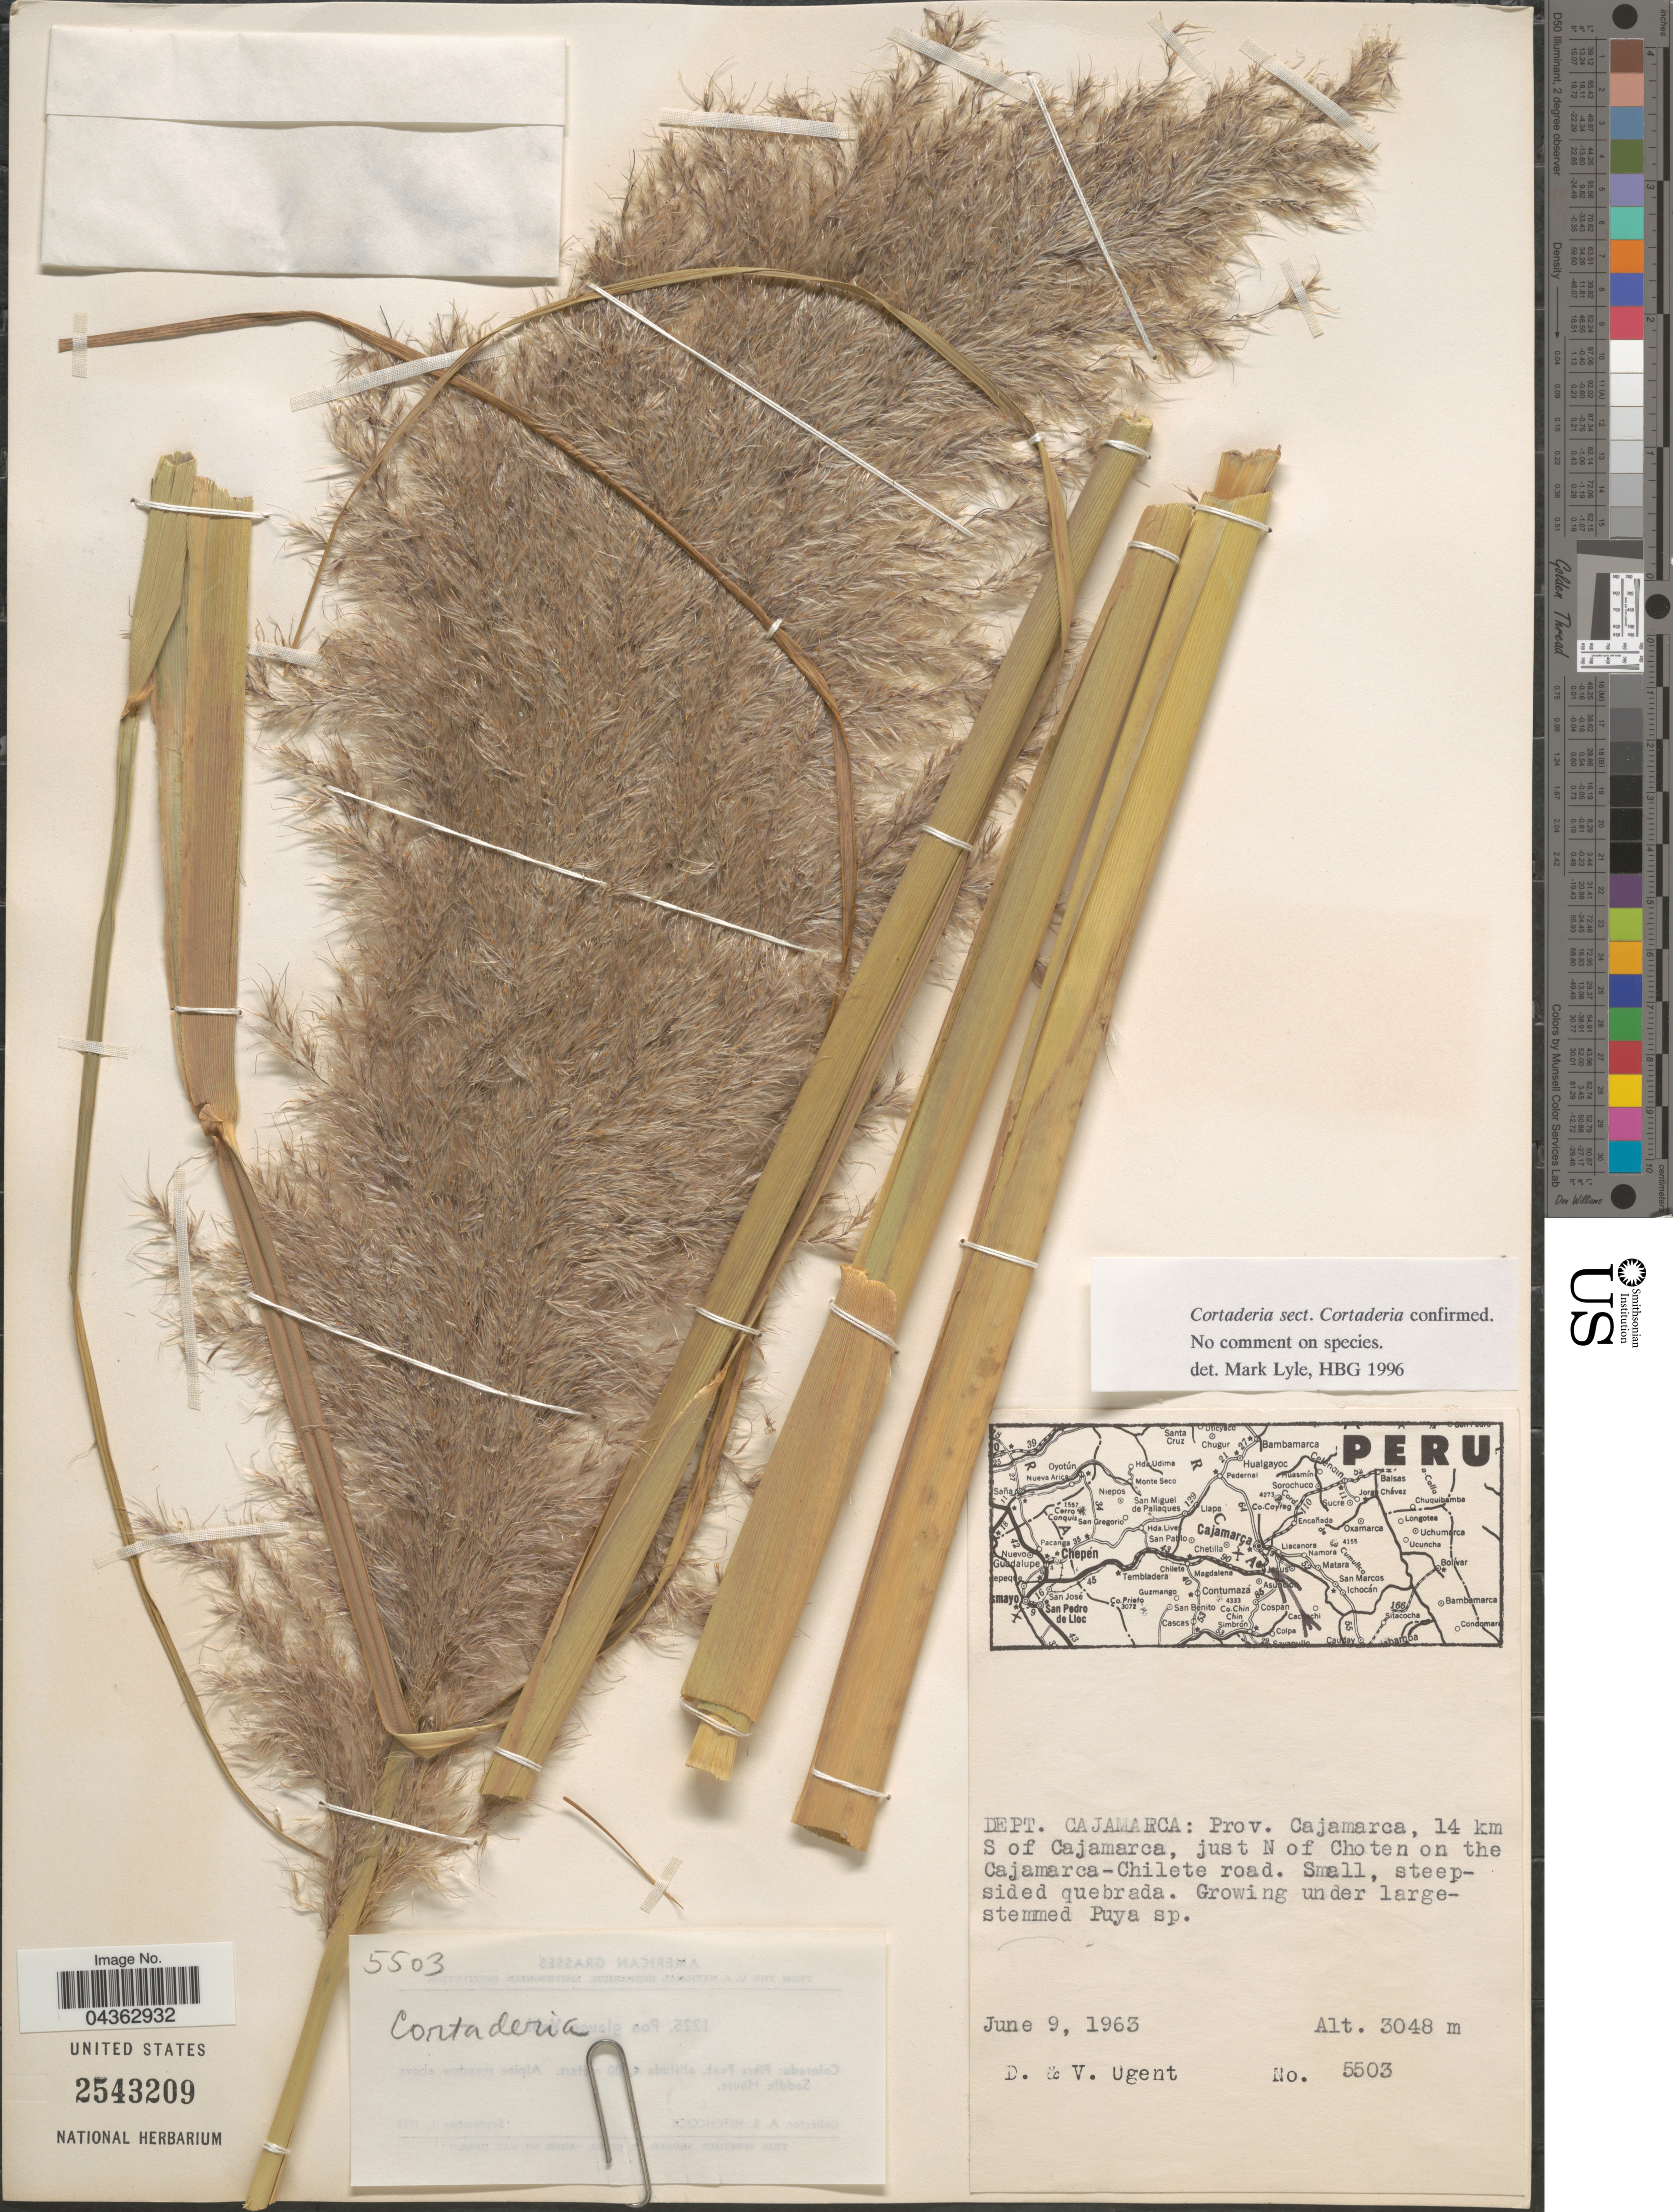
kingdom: Plantae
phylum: Tracheophyta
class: Liliopsida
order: Poales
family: Poaceae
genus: Cortaderia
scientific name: Cortaderia sp.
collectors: D. Ugent & V. Ugent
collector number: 5503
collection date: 1963-06-09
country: Peru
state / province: Cajamarca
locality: Dept. Cajamar: Prov. Cajamarca, 14 km S of Cajamarca, just N of Choten on the Cajamarca-Chilete road.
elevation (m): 3048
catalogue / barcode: US 2543209